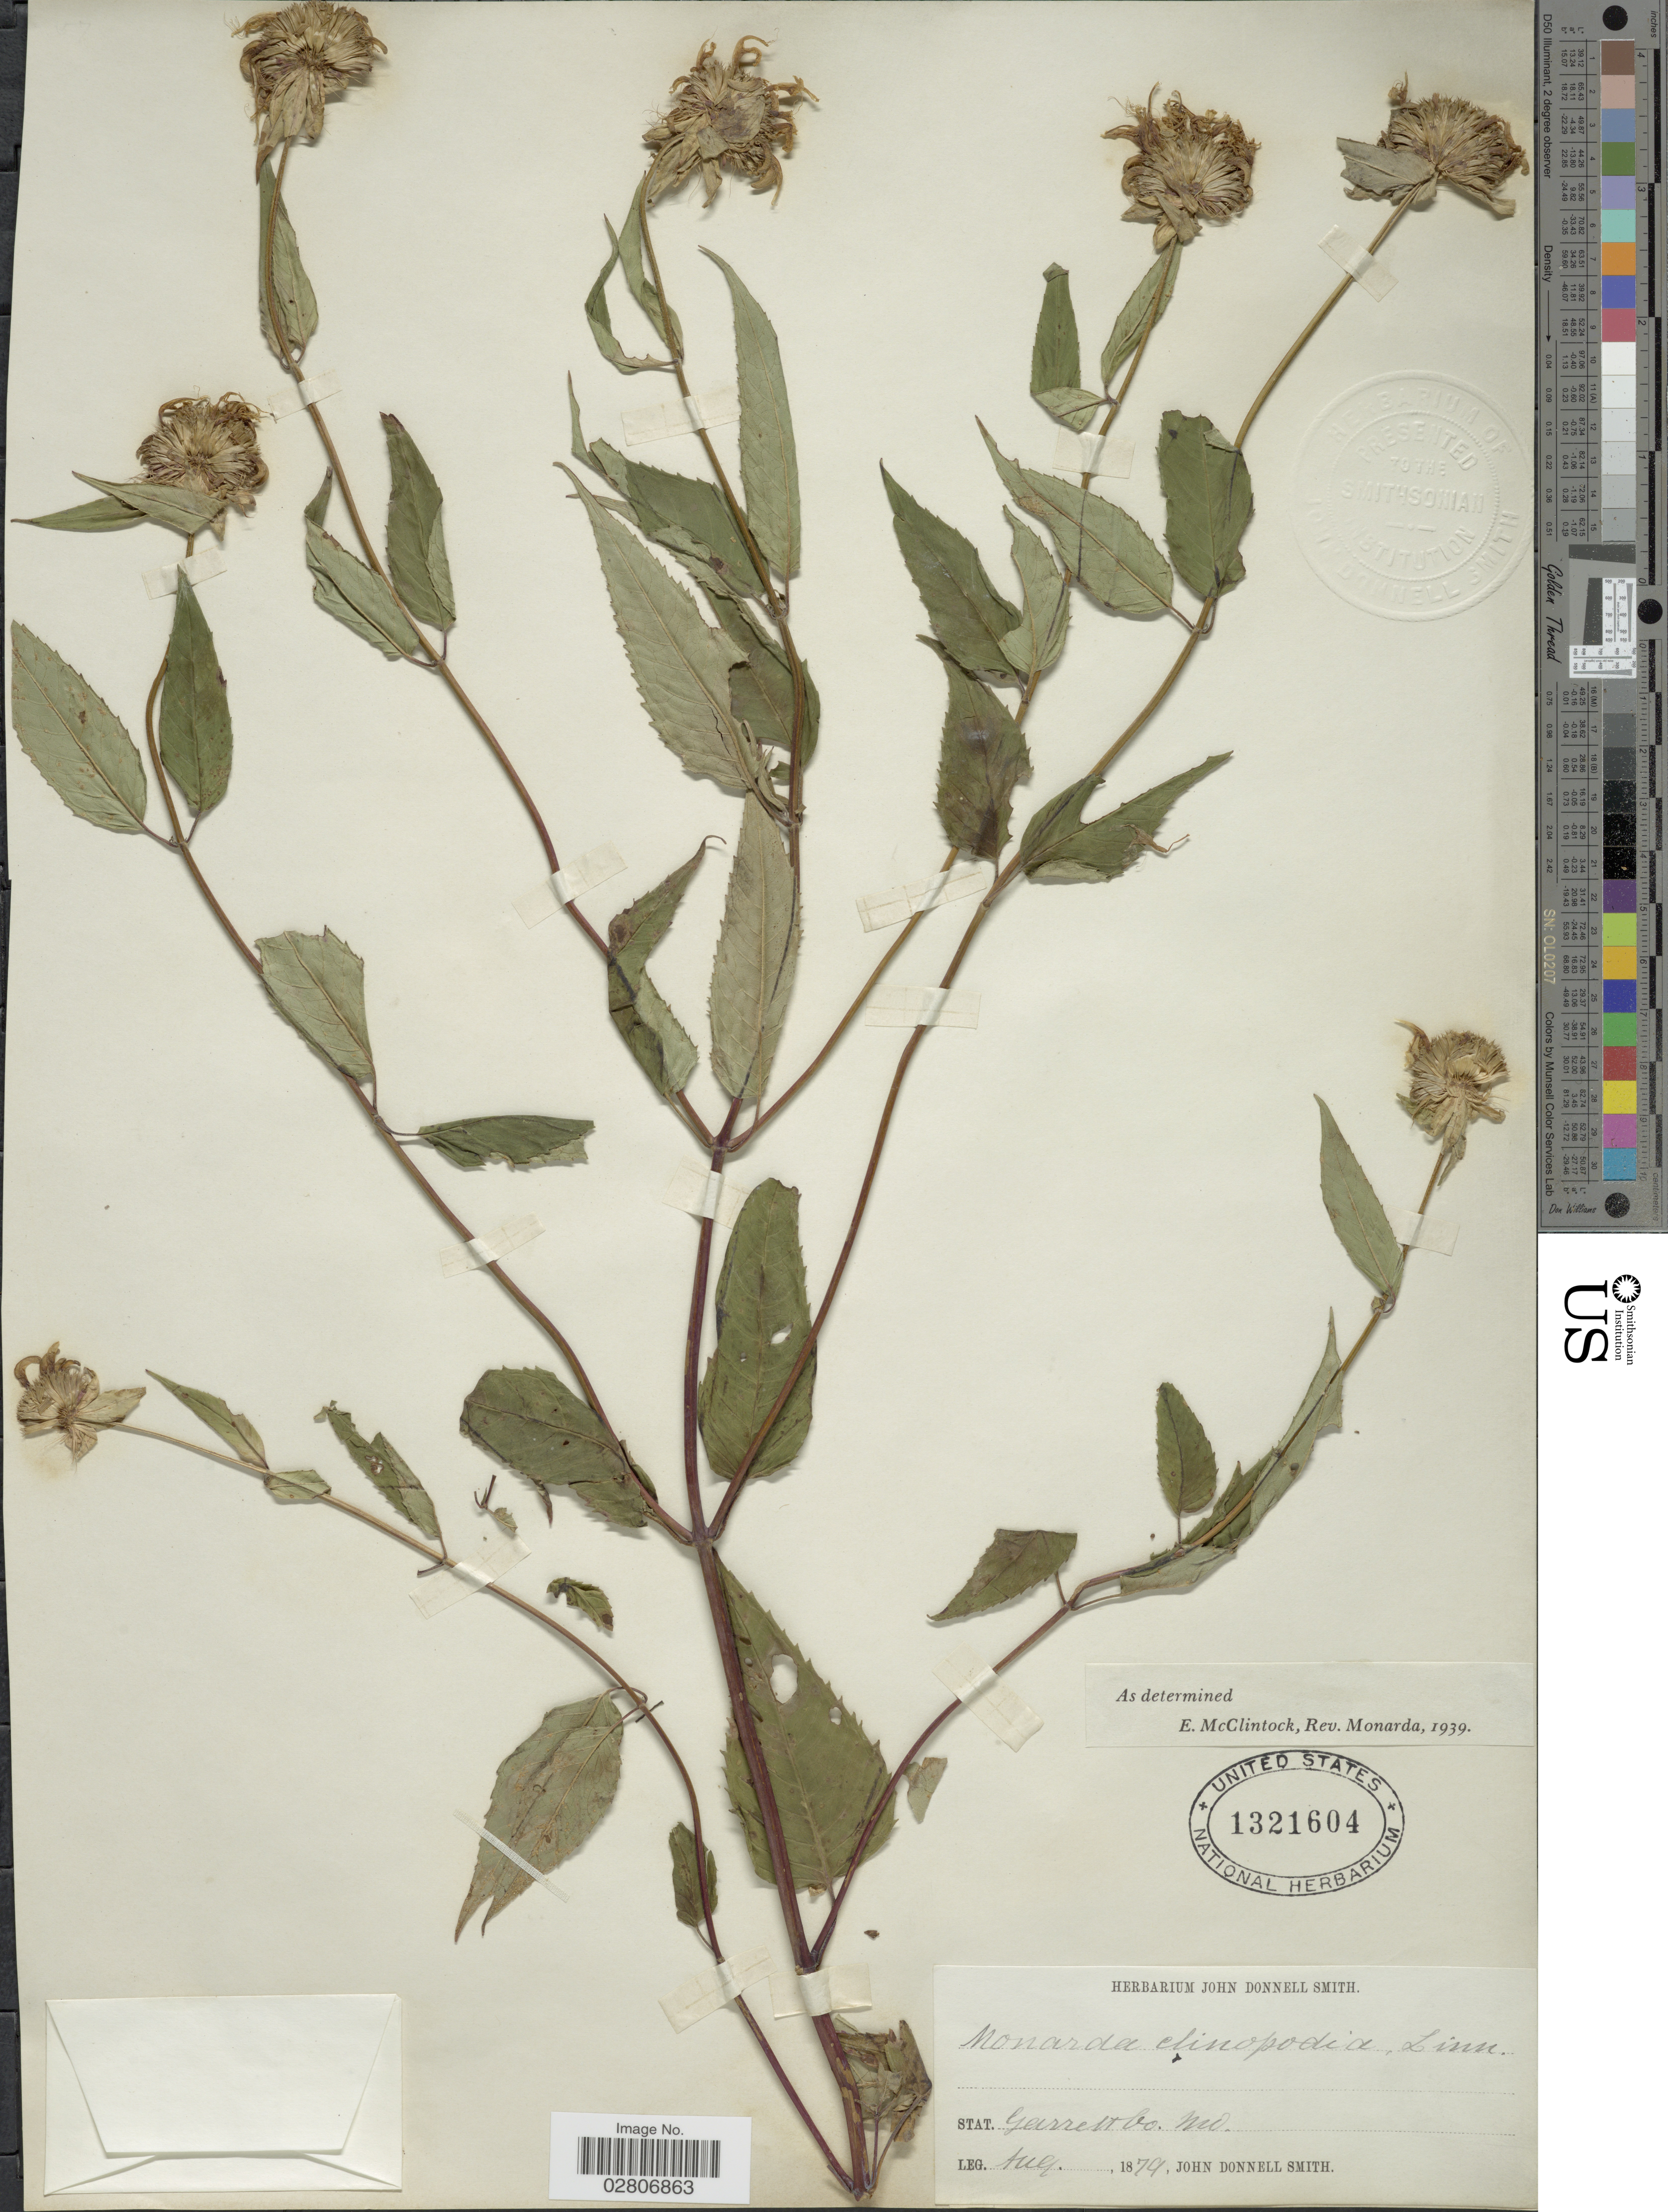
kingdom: Plantae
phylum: Tracheophyta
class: Magnoliopsida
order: Lamiales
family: Lamiaceae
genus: Monarda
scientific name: Monarda clinopodia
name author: L.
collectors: J. Donnell Smith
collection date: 1879-08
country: United States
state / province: Maryland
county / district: Garrett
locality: Stat. Garrett Co.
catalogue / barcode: US 1321604